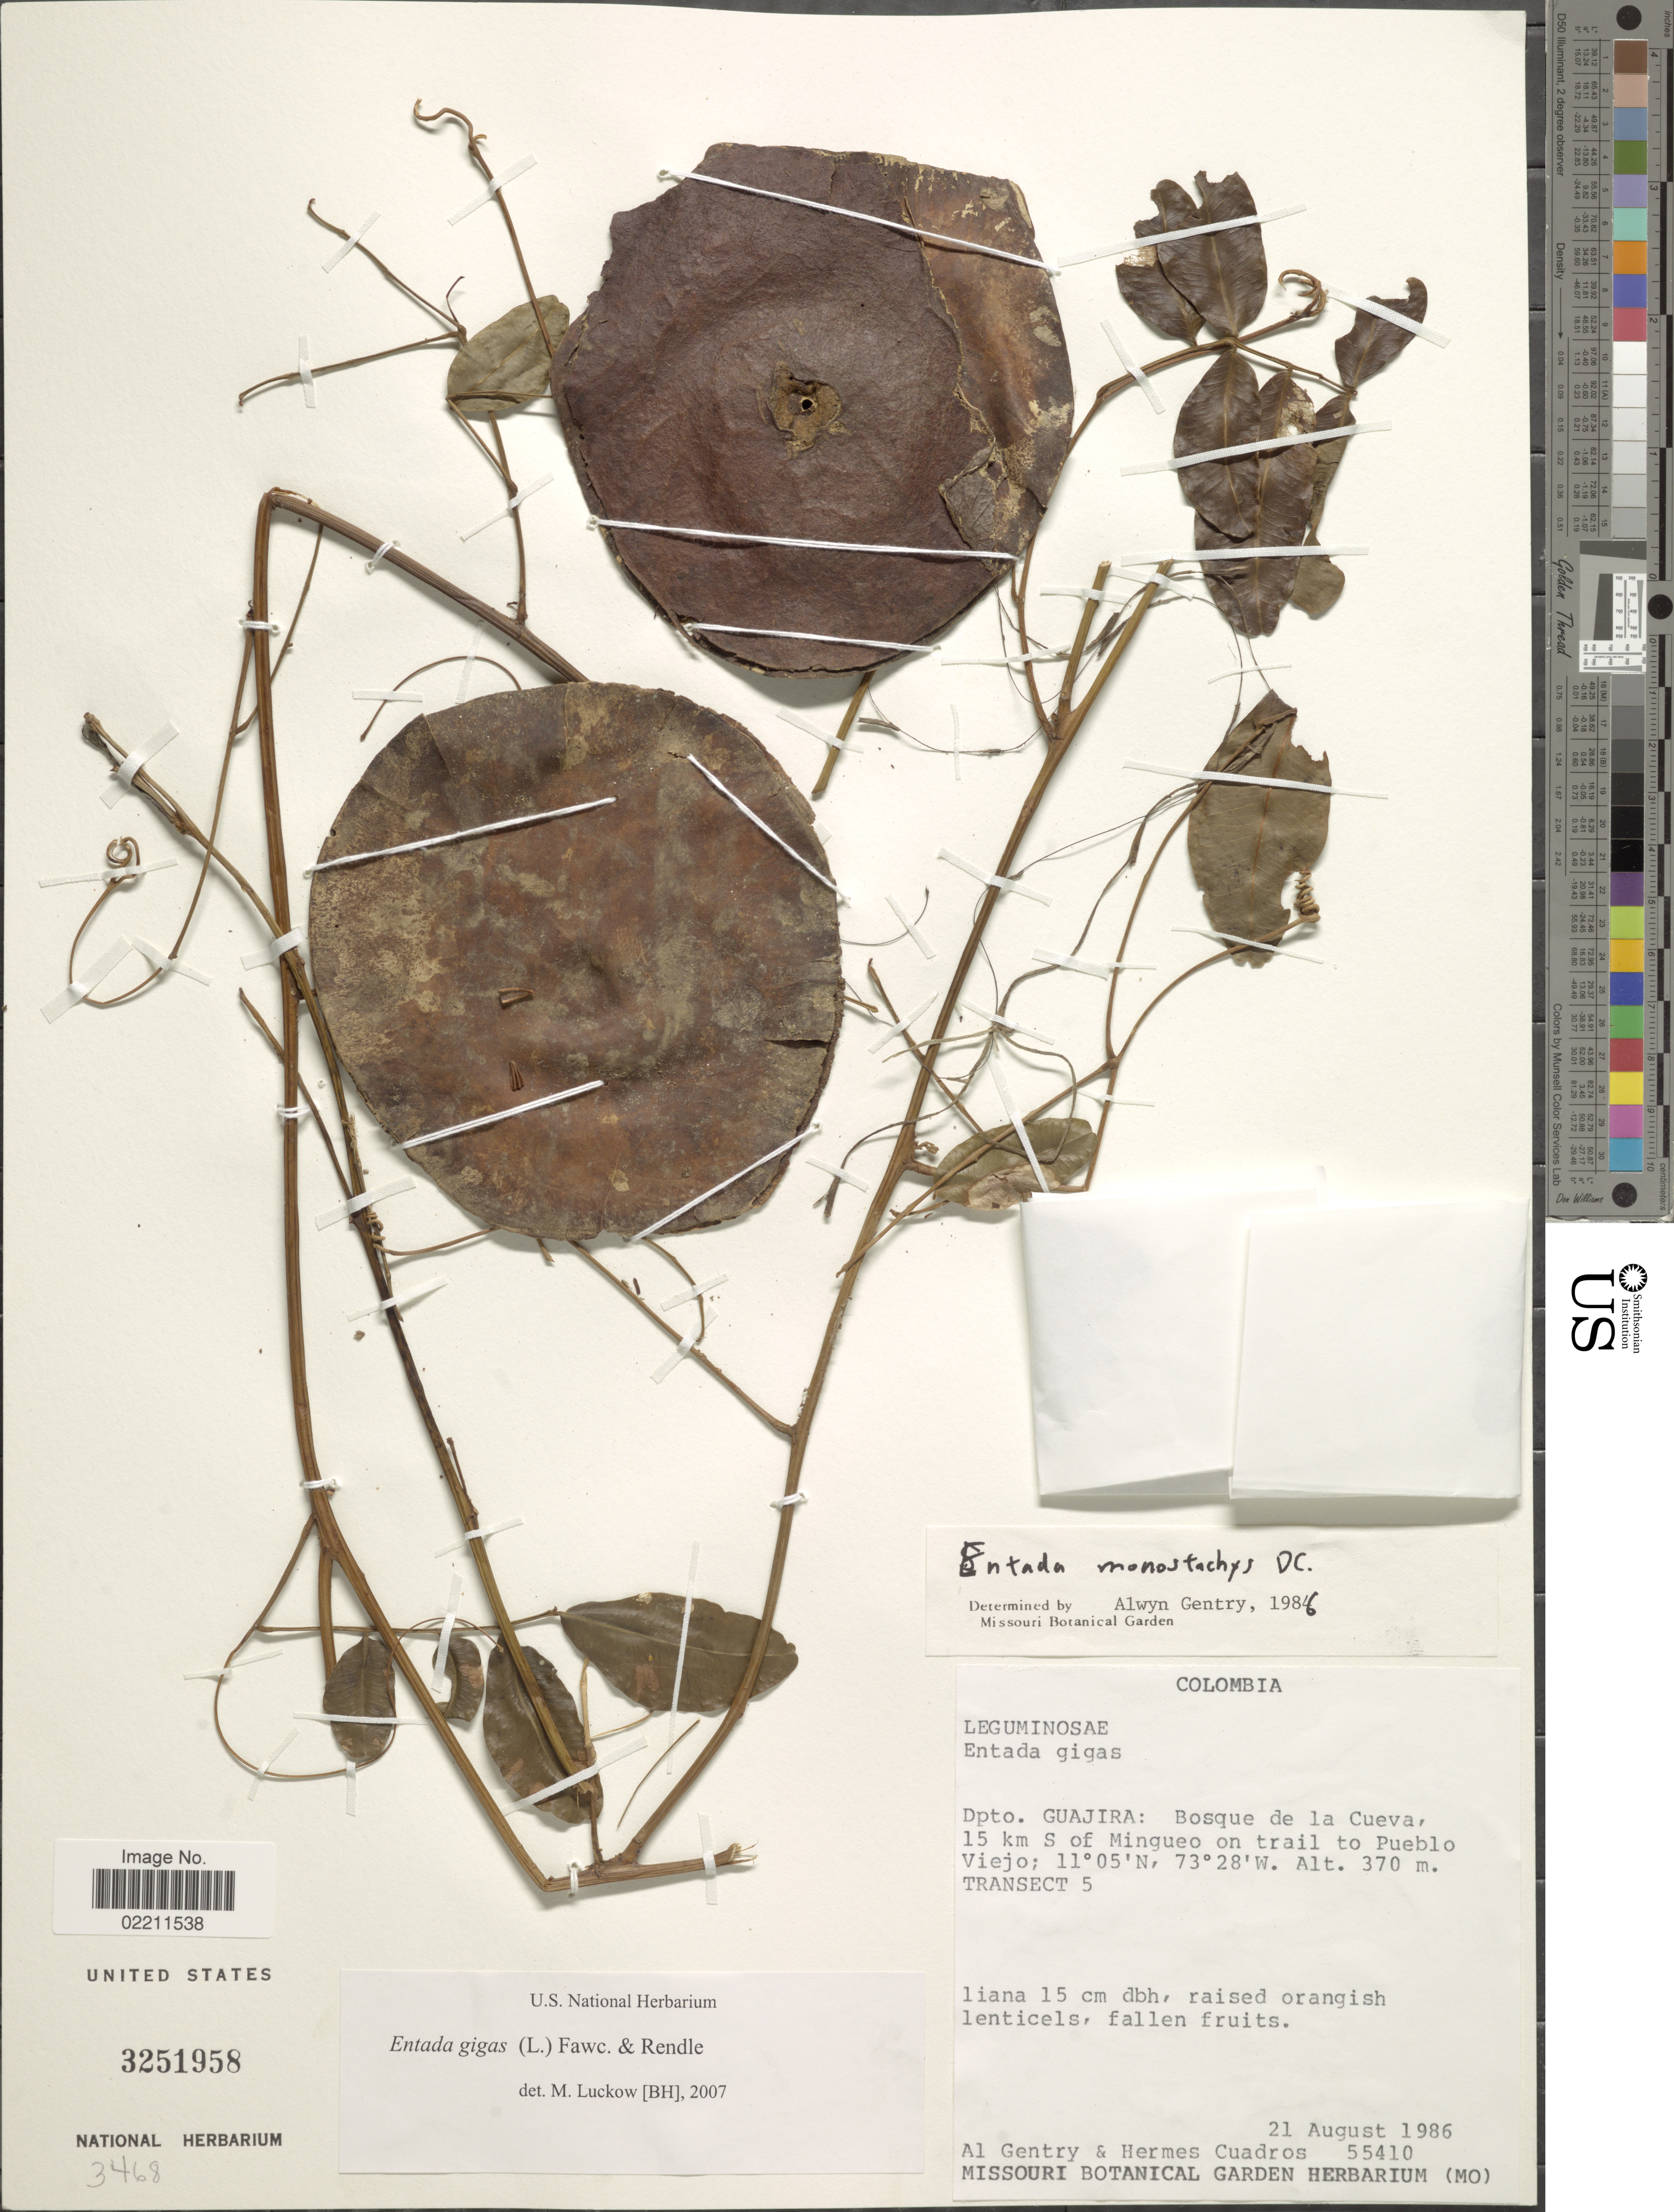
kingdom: Plantae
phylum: Tracheophyta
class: Magnoliopsida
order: Fabales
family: Fabaceae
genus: Entada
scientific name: Entada gigas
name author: (L.) Fawc. & Rendle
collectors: A. H. Gentry & H. Cuadros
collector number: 55410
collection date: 1986-08-21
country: Colombia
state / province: La Guajira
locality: Dpto. Guajira: Bosque de la Cueva, 15 km S of Mingueo on trail to Pueblo Viejo.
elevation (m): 370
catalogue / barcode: US 3251958